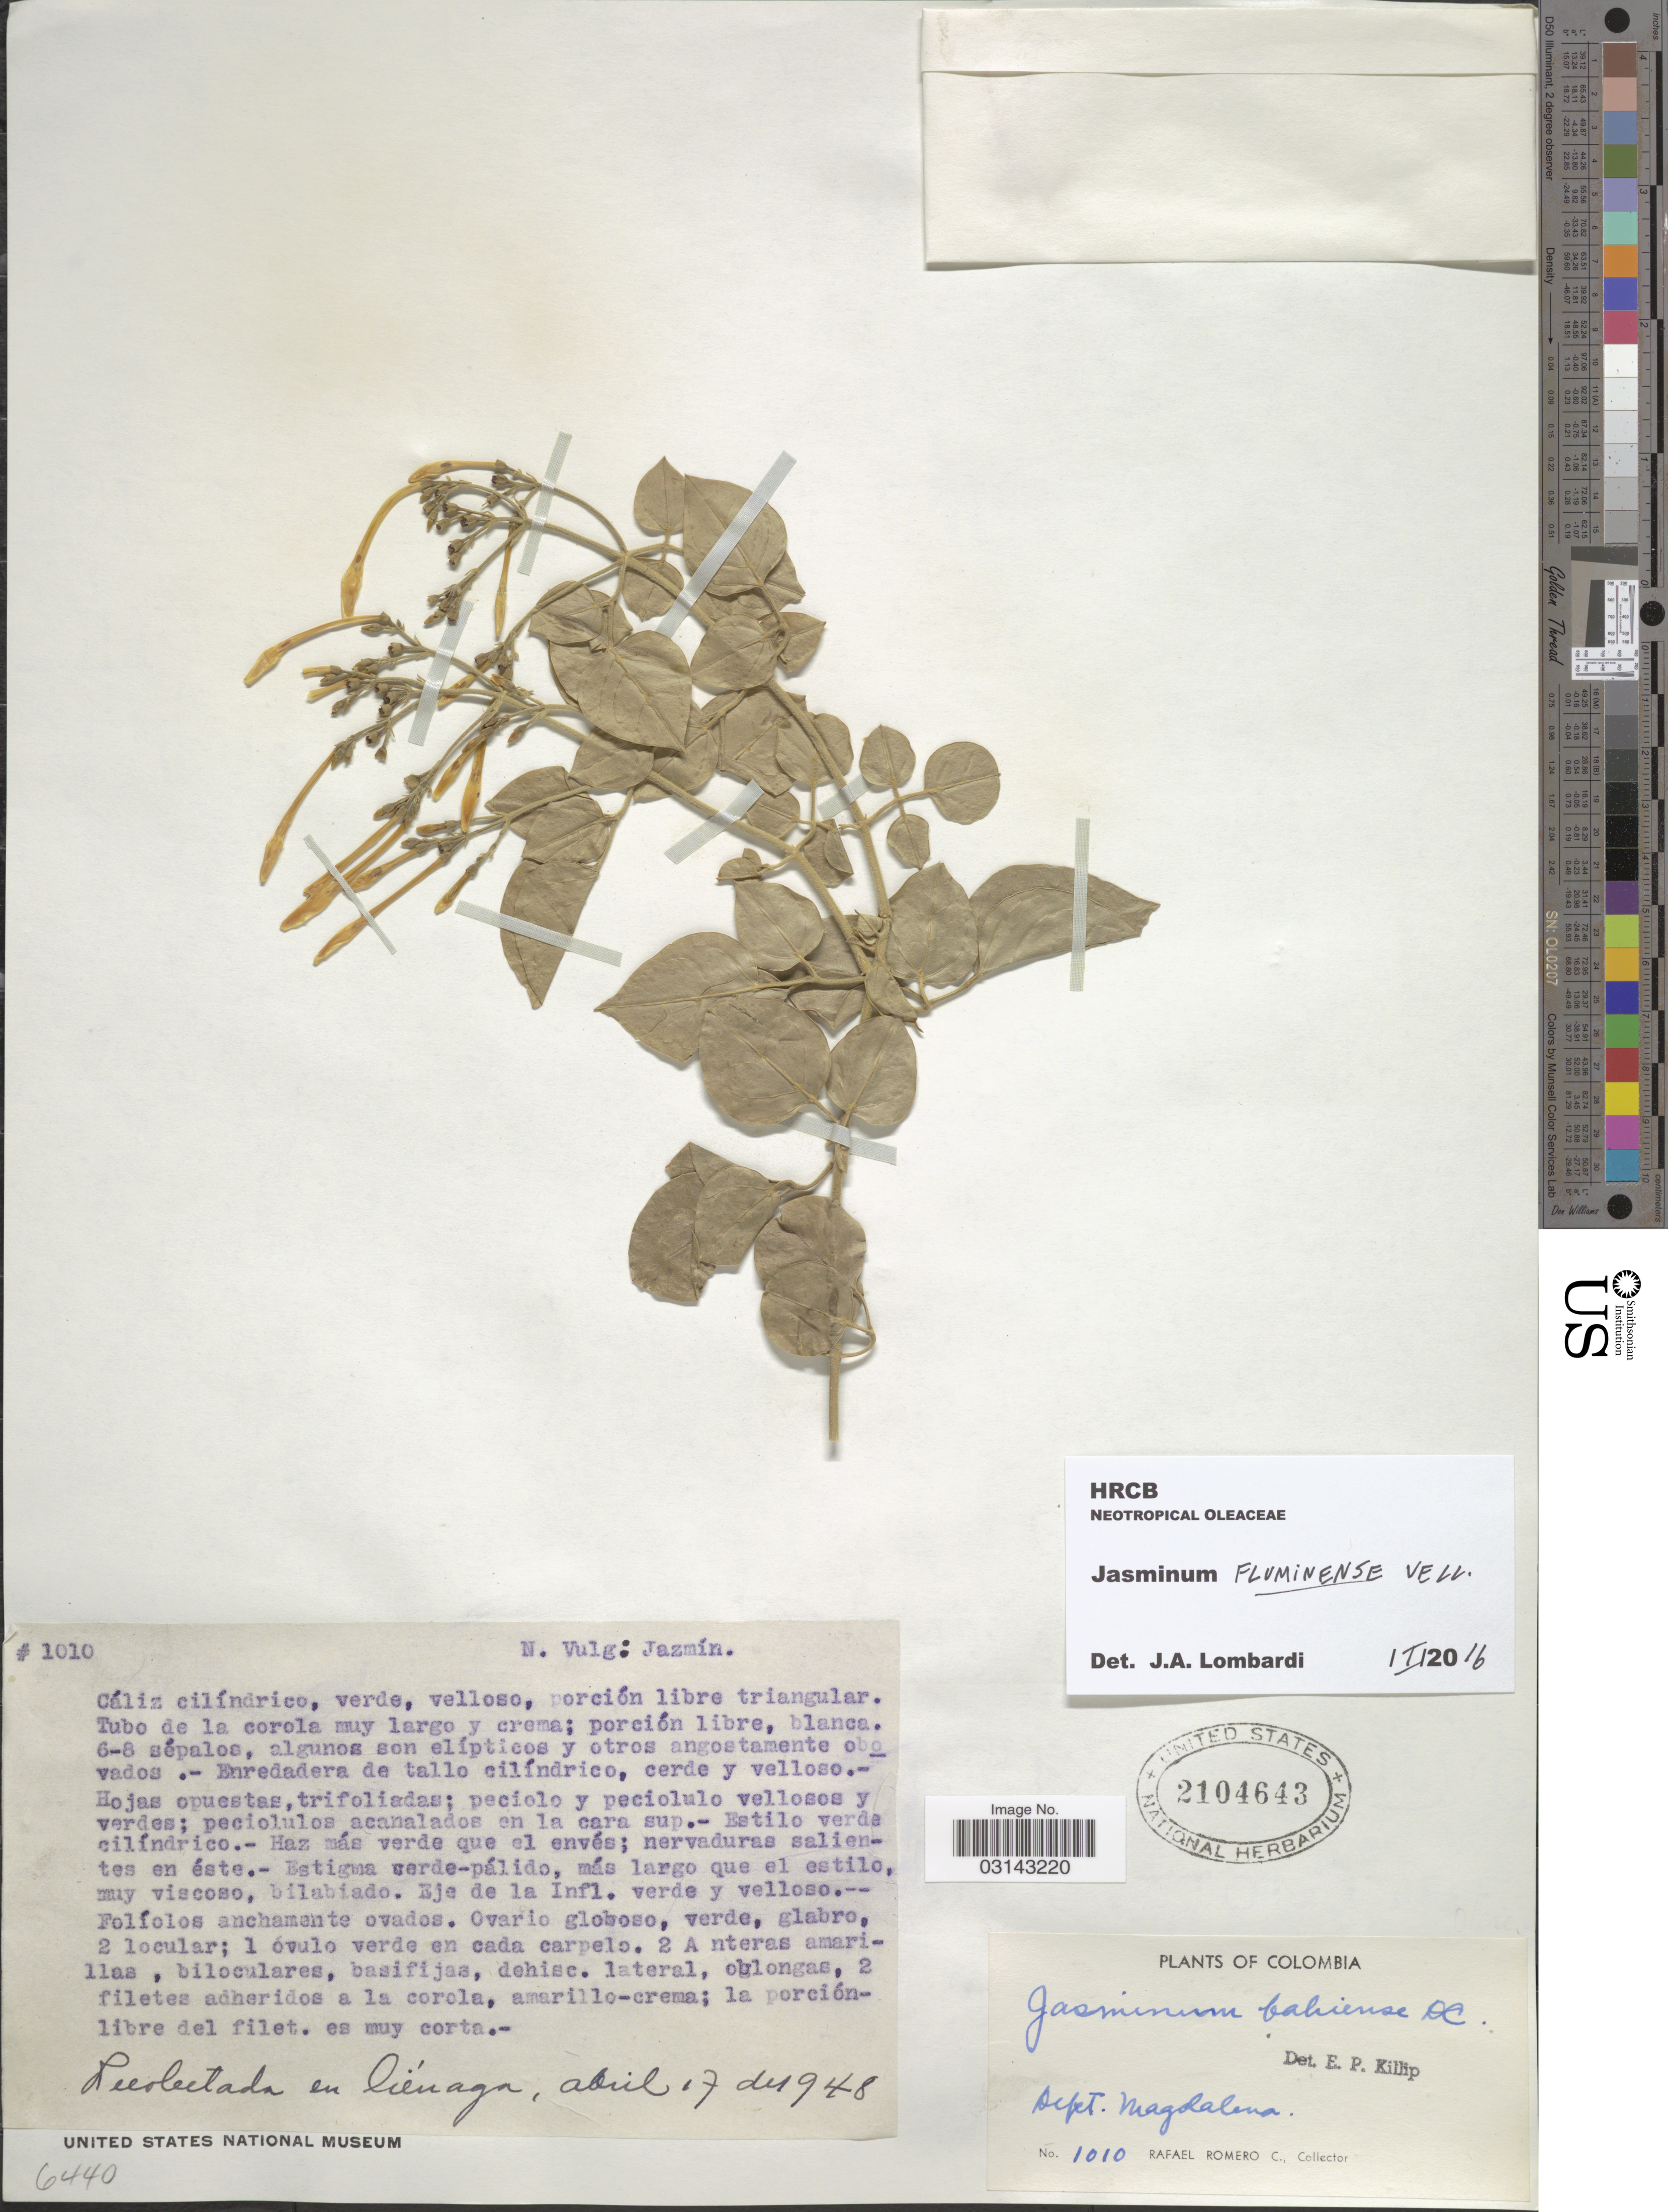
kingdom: Plantae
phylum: Tracheophyta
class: Magnoliopsida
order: Lamiales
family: Oleaceae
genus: Jasminum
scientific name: Jasminum fluminense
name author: Vell.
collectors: R. Romero Castañeda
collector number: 1010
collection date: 1948-04-17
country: Colombia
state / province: Magdalena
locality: Dept. Magdalena. En Ciénaga.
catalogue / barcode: US 2104643